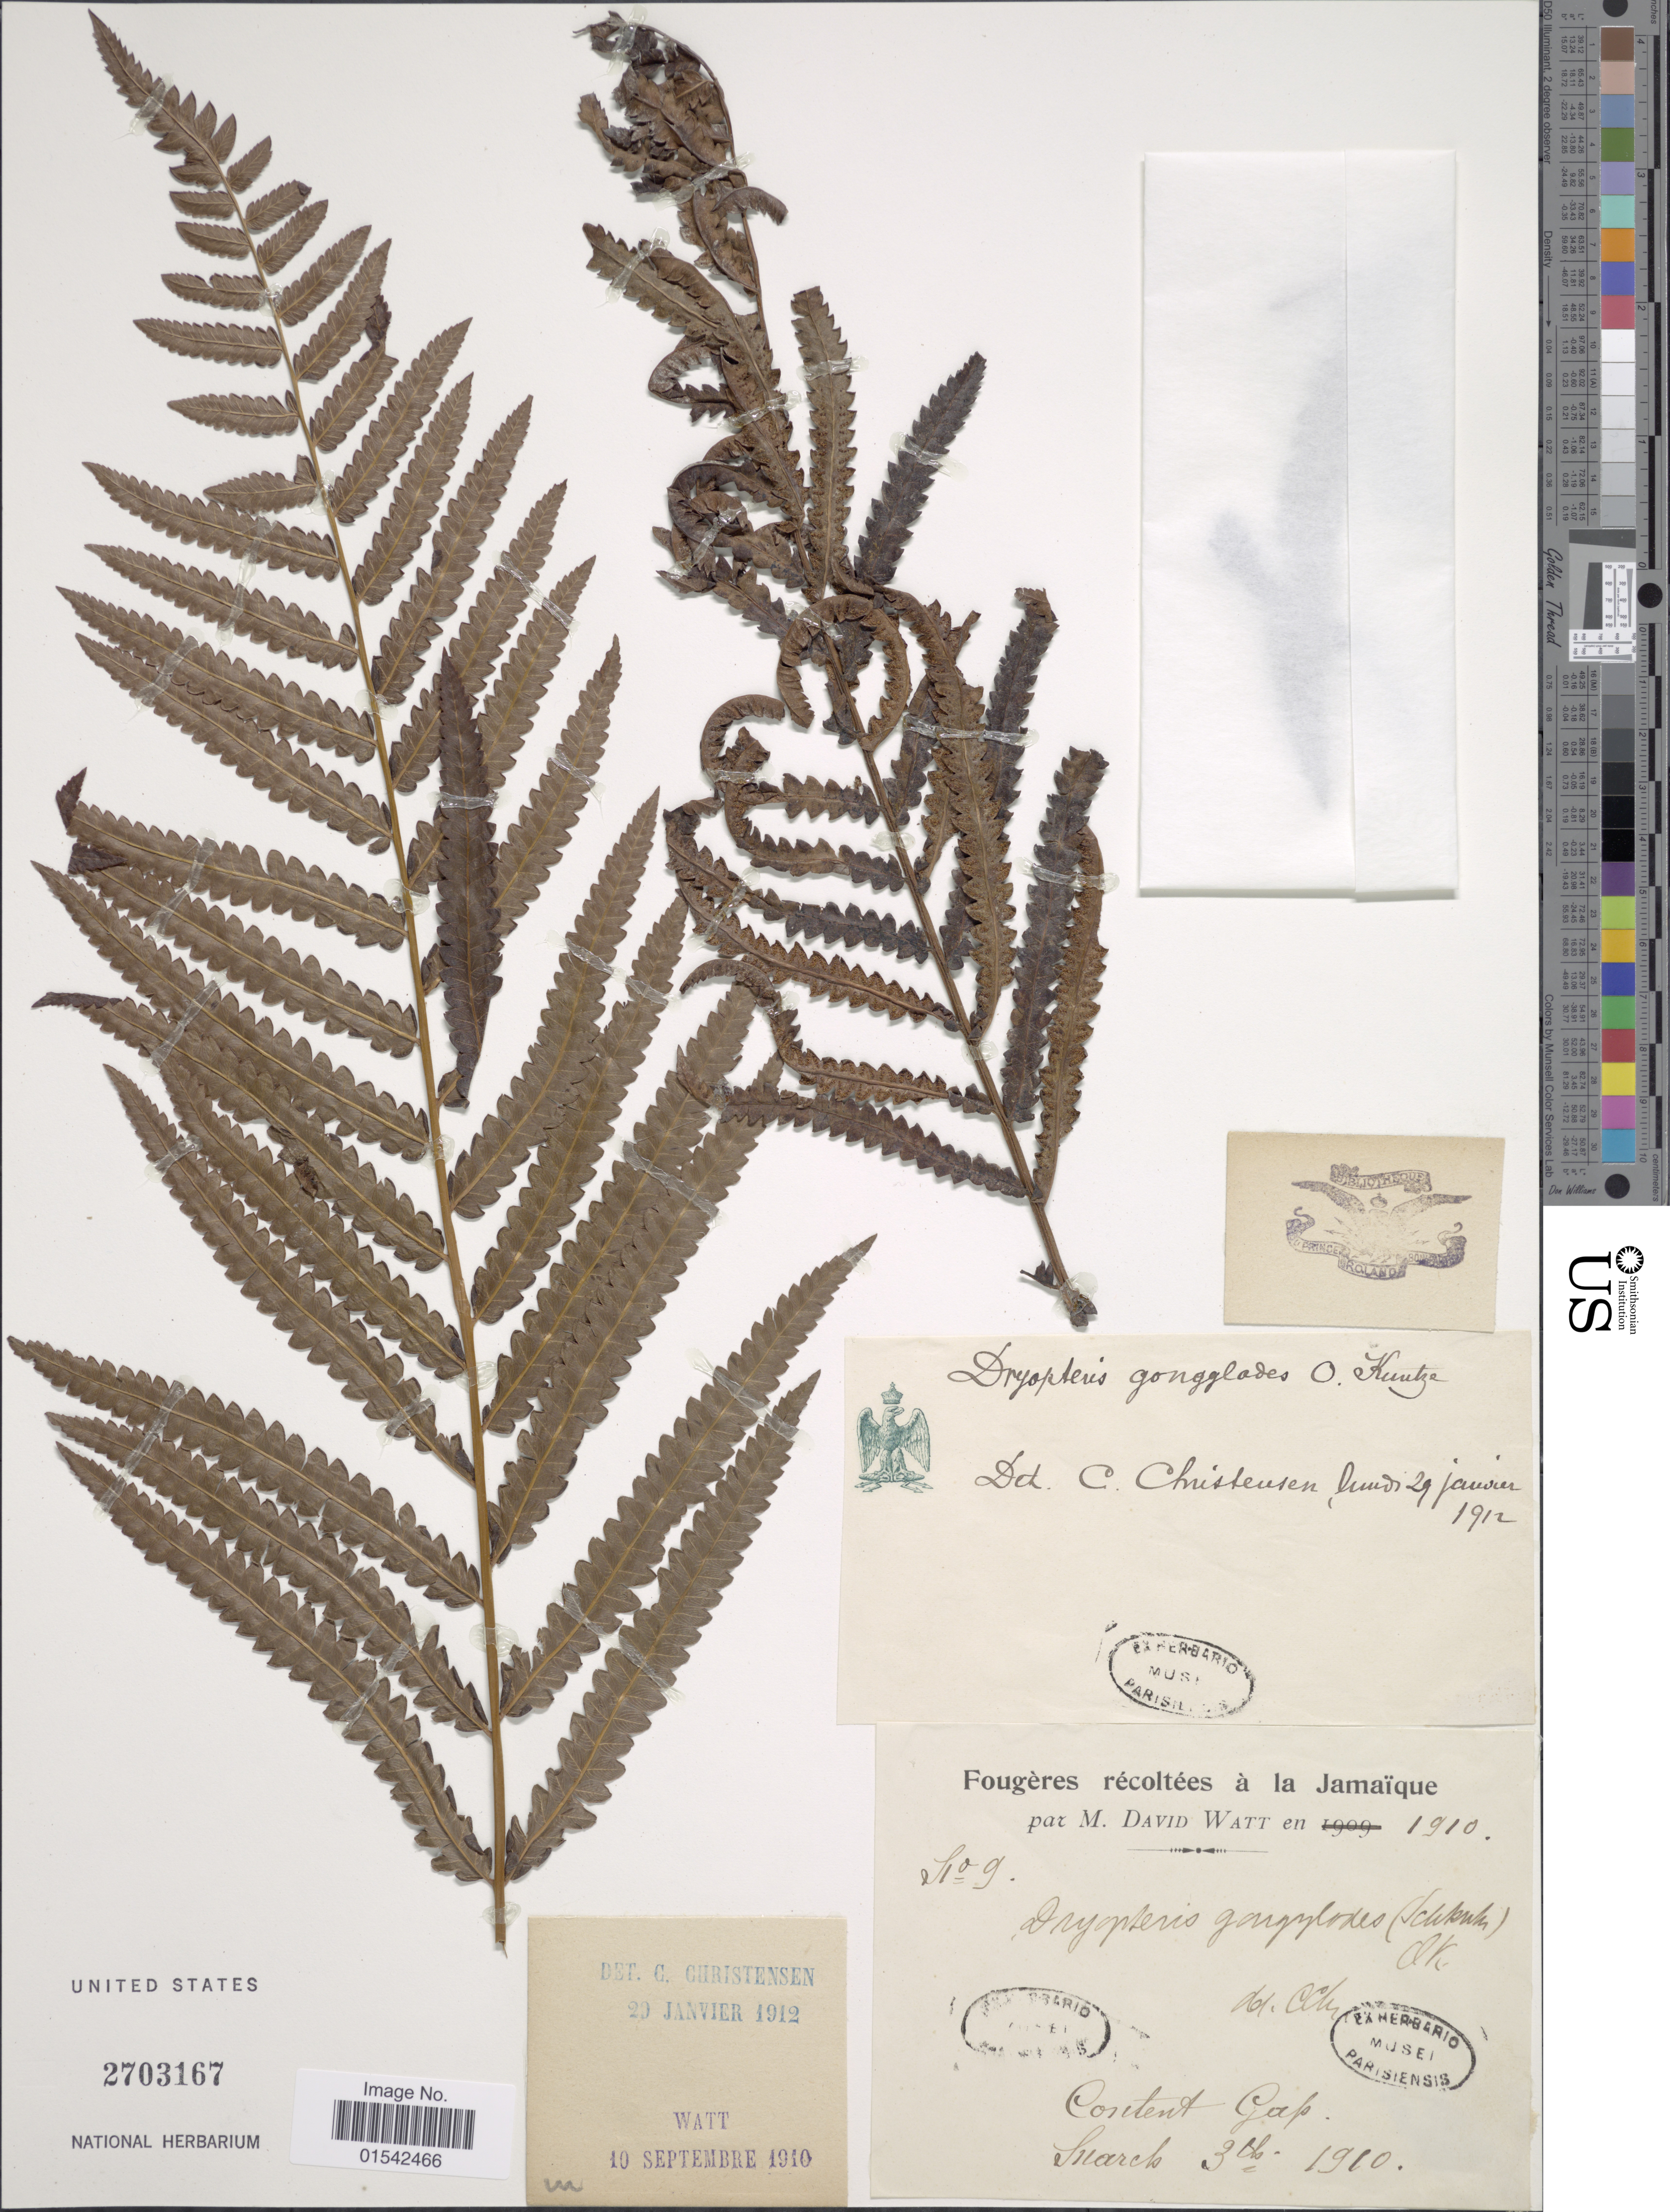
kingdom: Plantae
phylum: Tracheophyta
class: Polypodiopsida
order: Polypodiales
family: Thelypteridaceae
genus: Cyclosorus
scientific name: Cyclosorus interruptus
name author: (Willd.) H. Itô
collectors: M. Watt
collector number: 109*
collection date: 1910-03-03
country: Jamaica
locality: Content Gap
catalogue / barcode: US 2703167